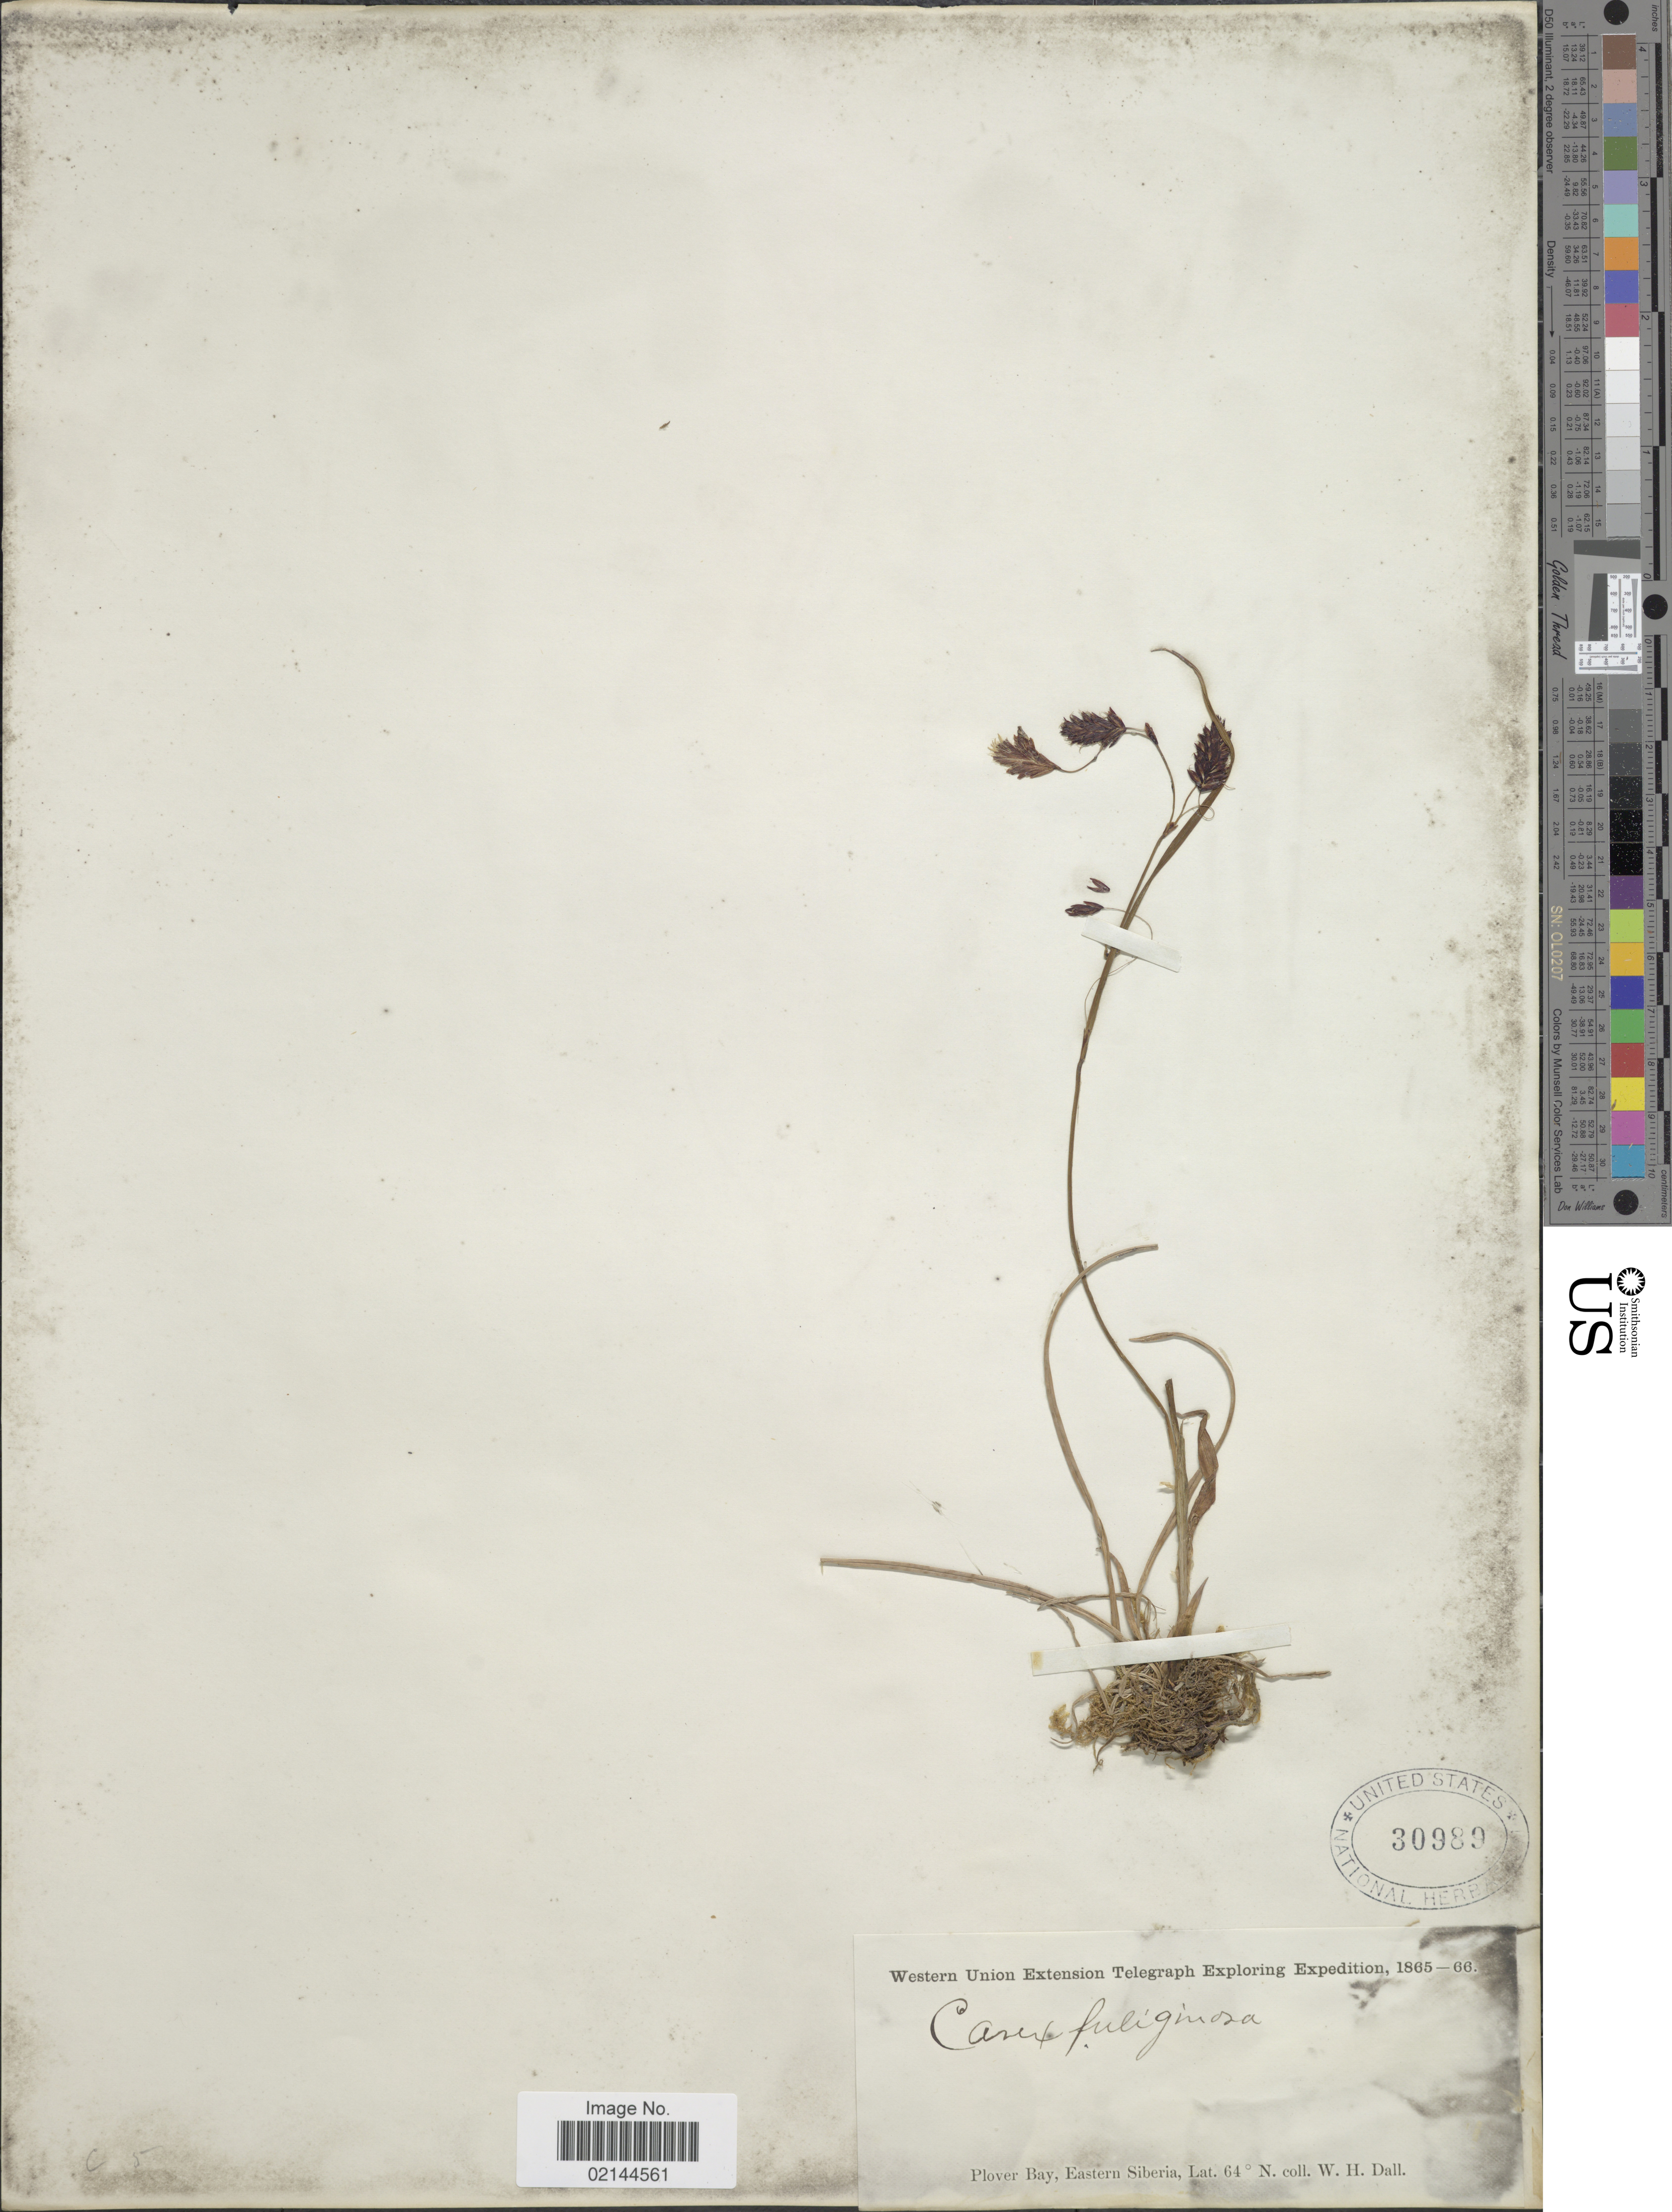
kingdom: Plantae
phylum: Tracheophyta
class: Liliopsida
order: Poales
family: Cyperaceae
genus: Carex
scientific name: Carex fuliginosa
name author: Schkuhr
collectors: W. Dall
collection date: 1865/1866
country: Russian Federation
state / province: Chukotka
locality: Plover Bay, Eastern Siberia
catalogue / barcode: US 30989